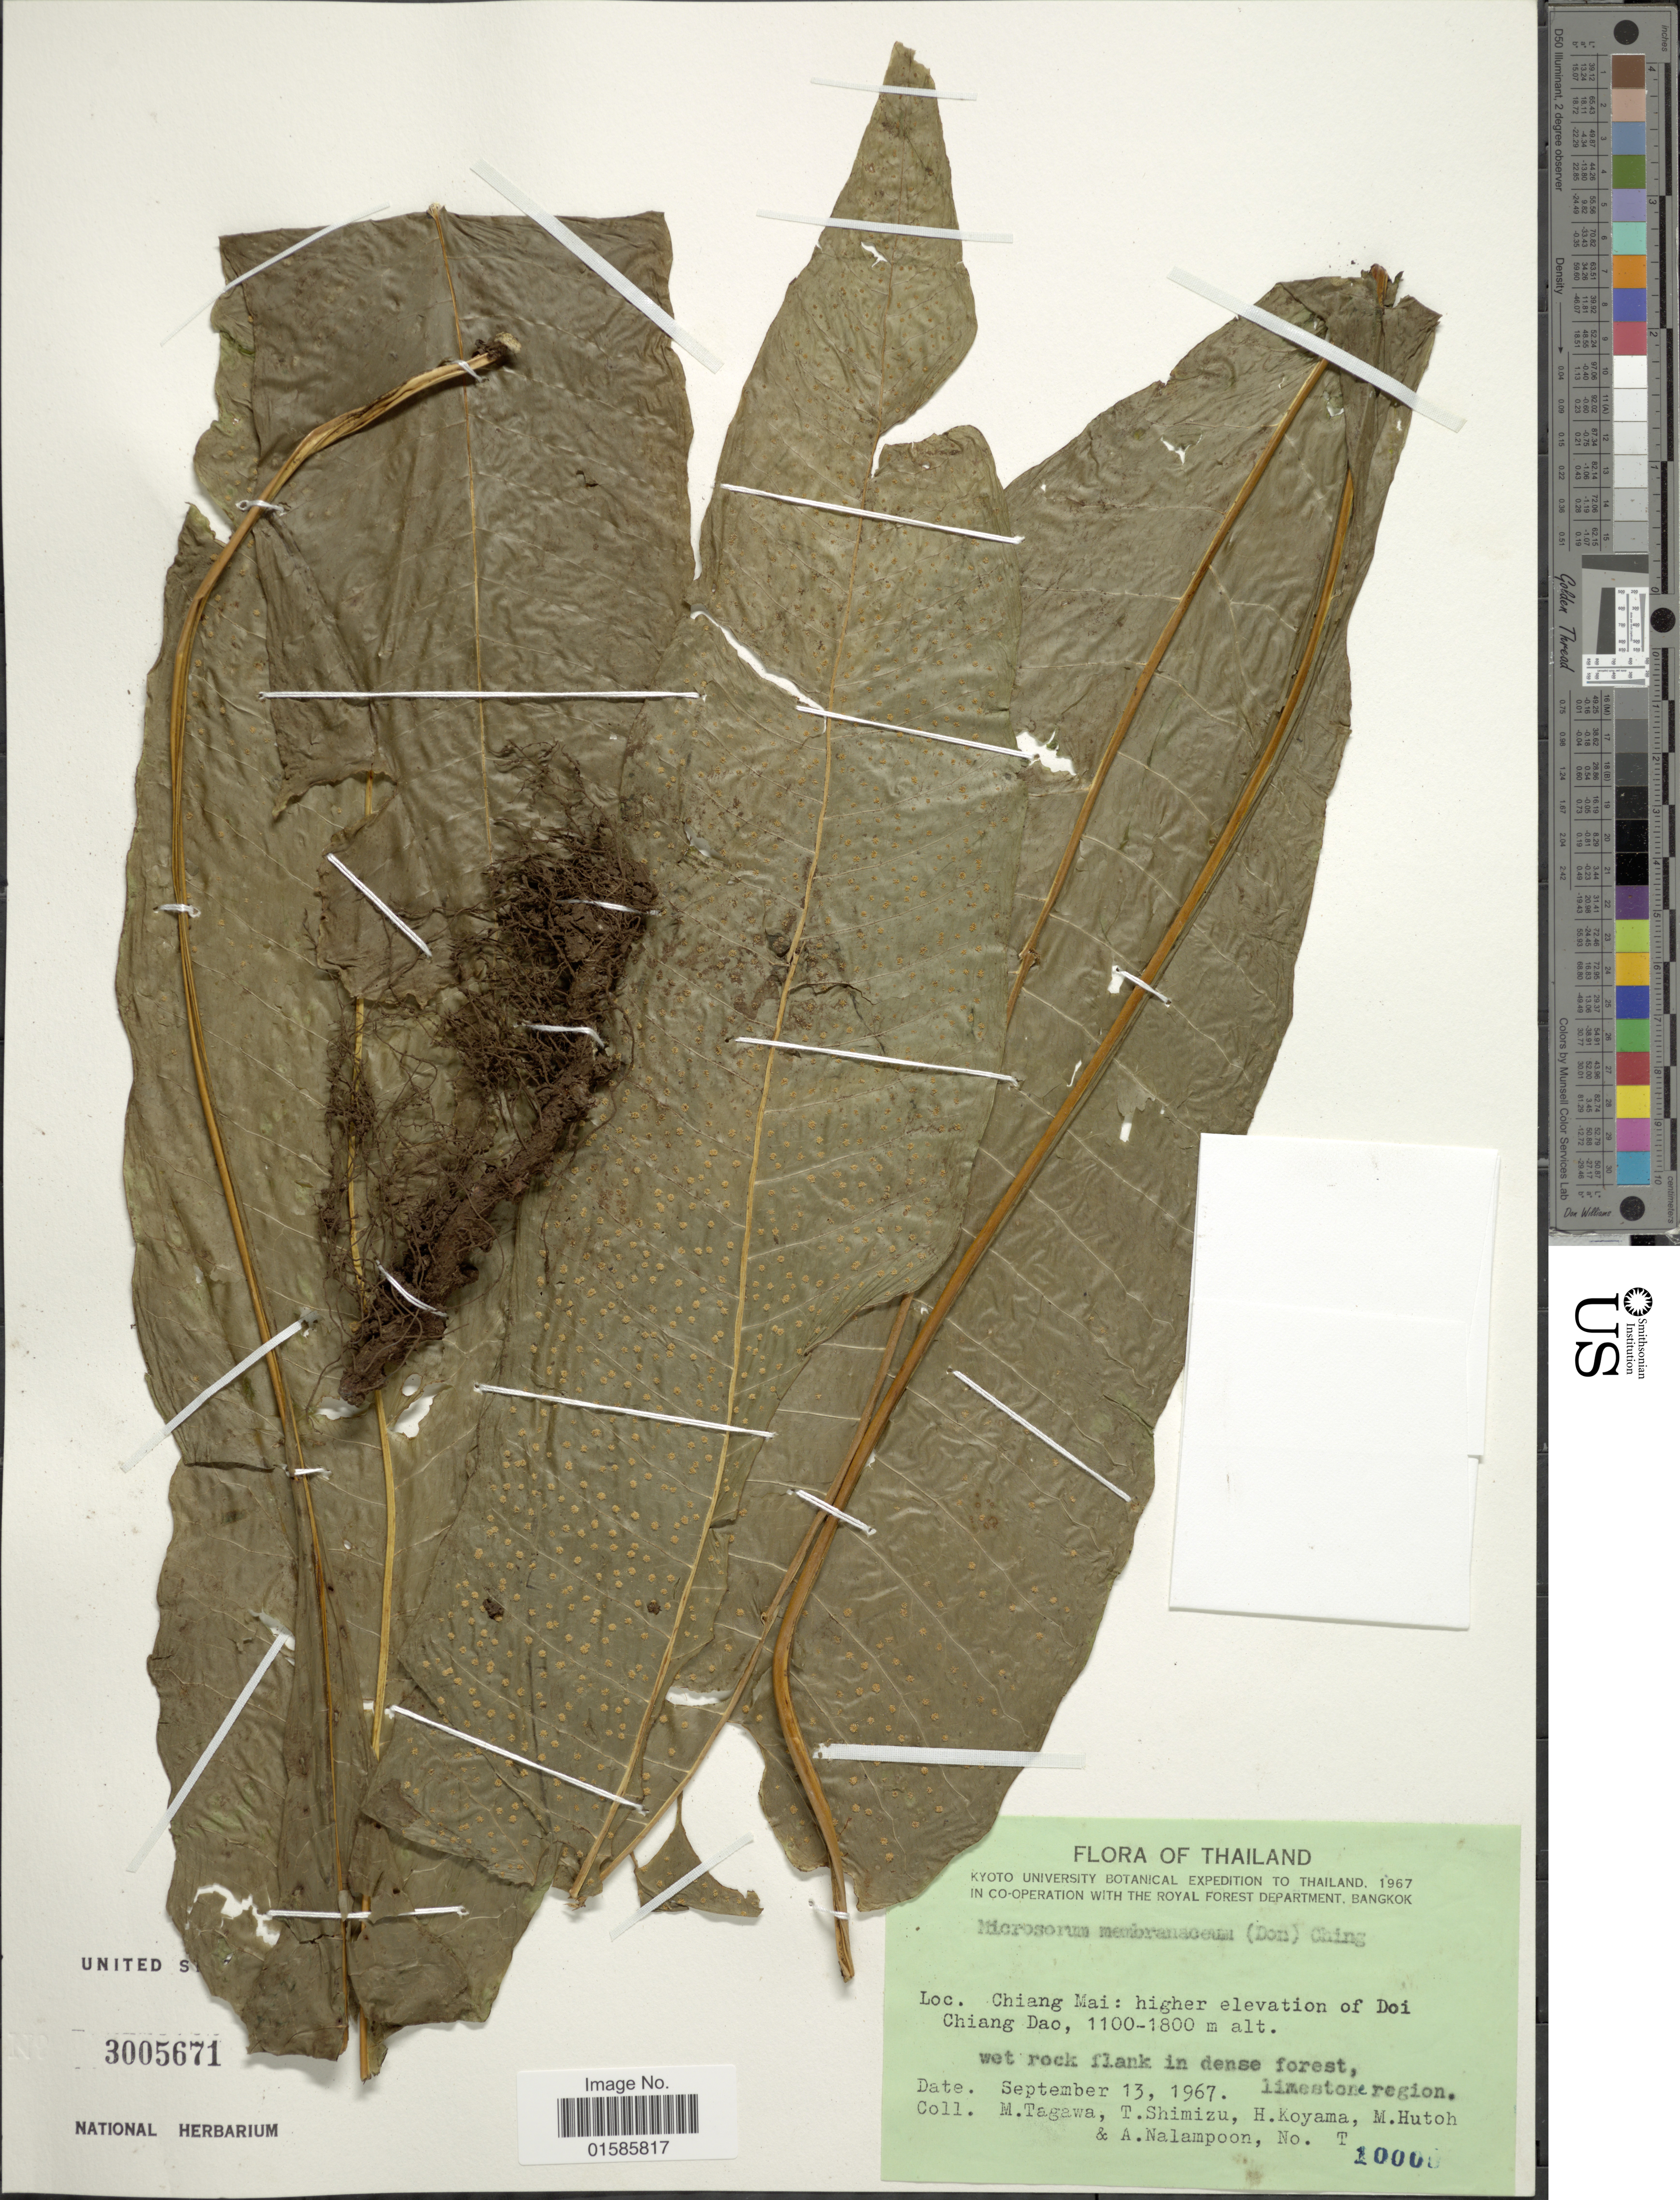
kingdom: Plantae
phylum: Tracheophyta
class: Polypodiopsida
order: Polypodiales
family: Polypodiaceae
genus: Microsorum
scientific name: Microsorum membranaceum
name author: (D. Don) Ching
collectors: M. Tagawa, T. Shimizu, H. Koyama, M. Hutoh & A. Nalampoon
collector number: T 10006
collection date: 1967-09-13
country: Thailand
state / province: Chiang Mai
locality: Higher elevation of Doi Chiang Dao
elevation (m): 1100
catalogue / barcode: US 3005671